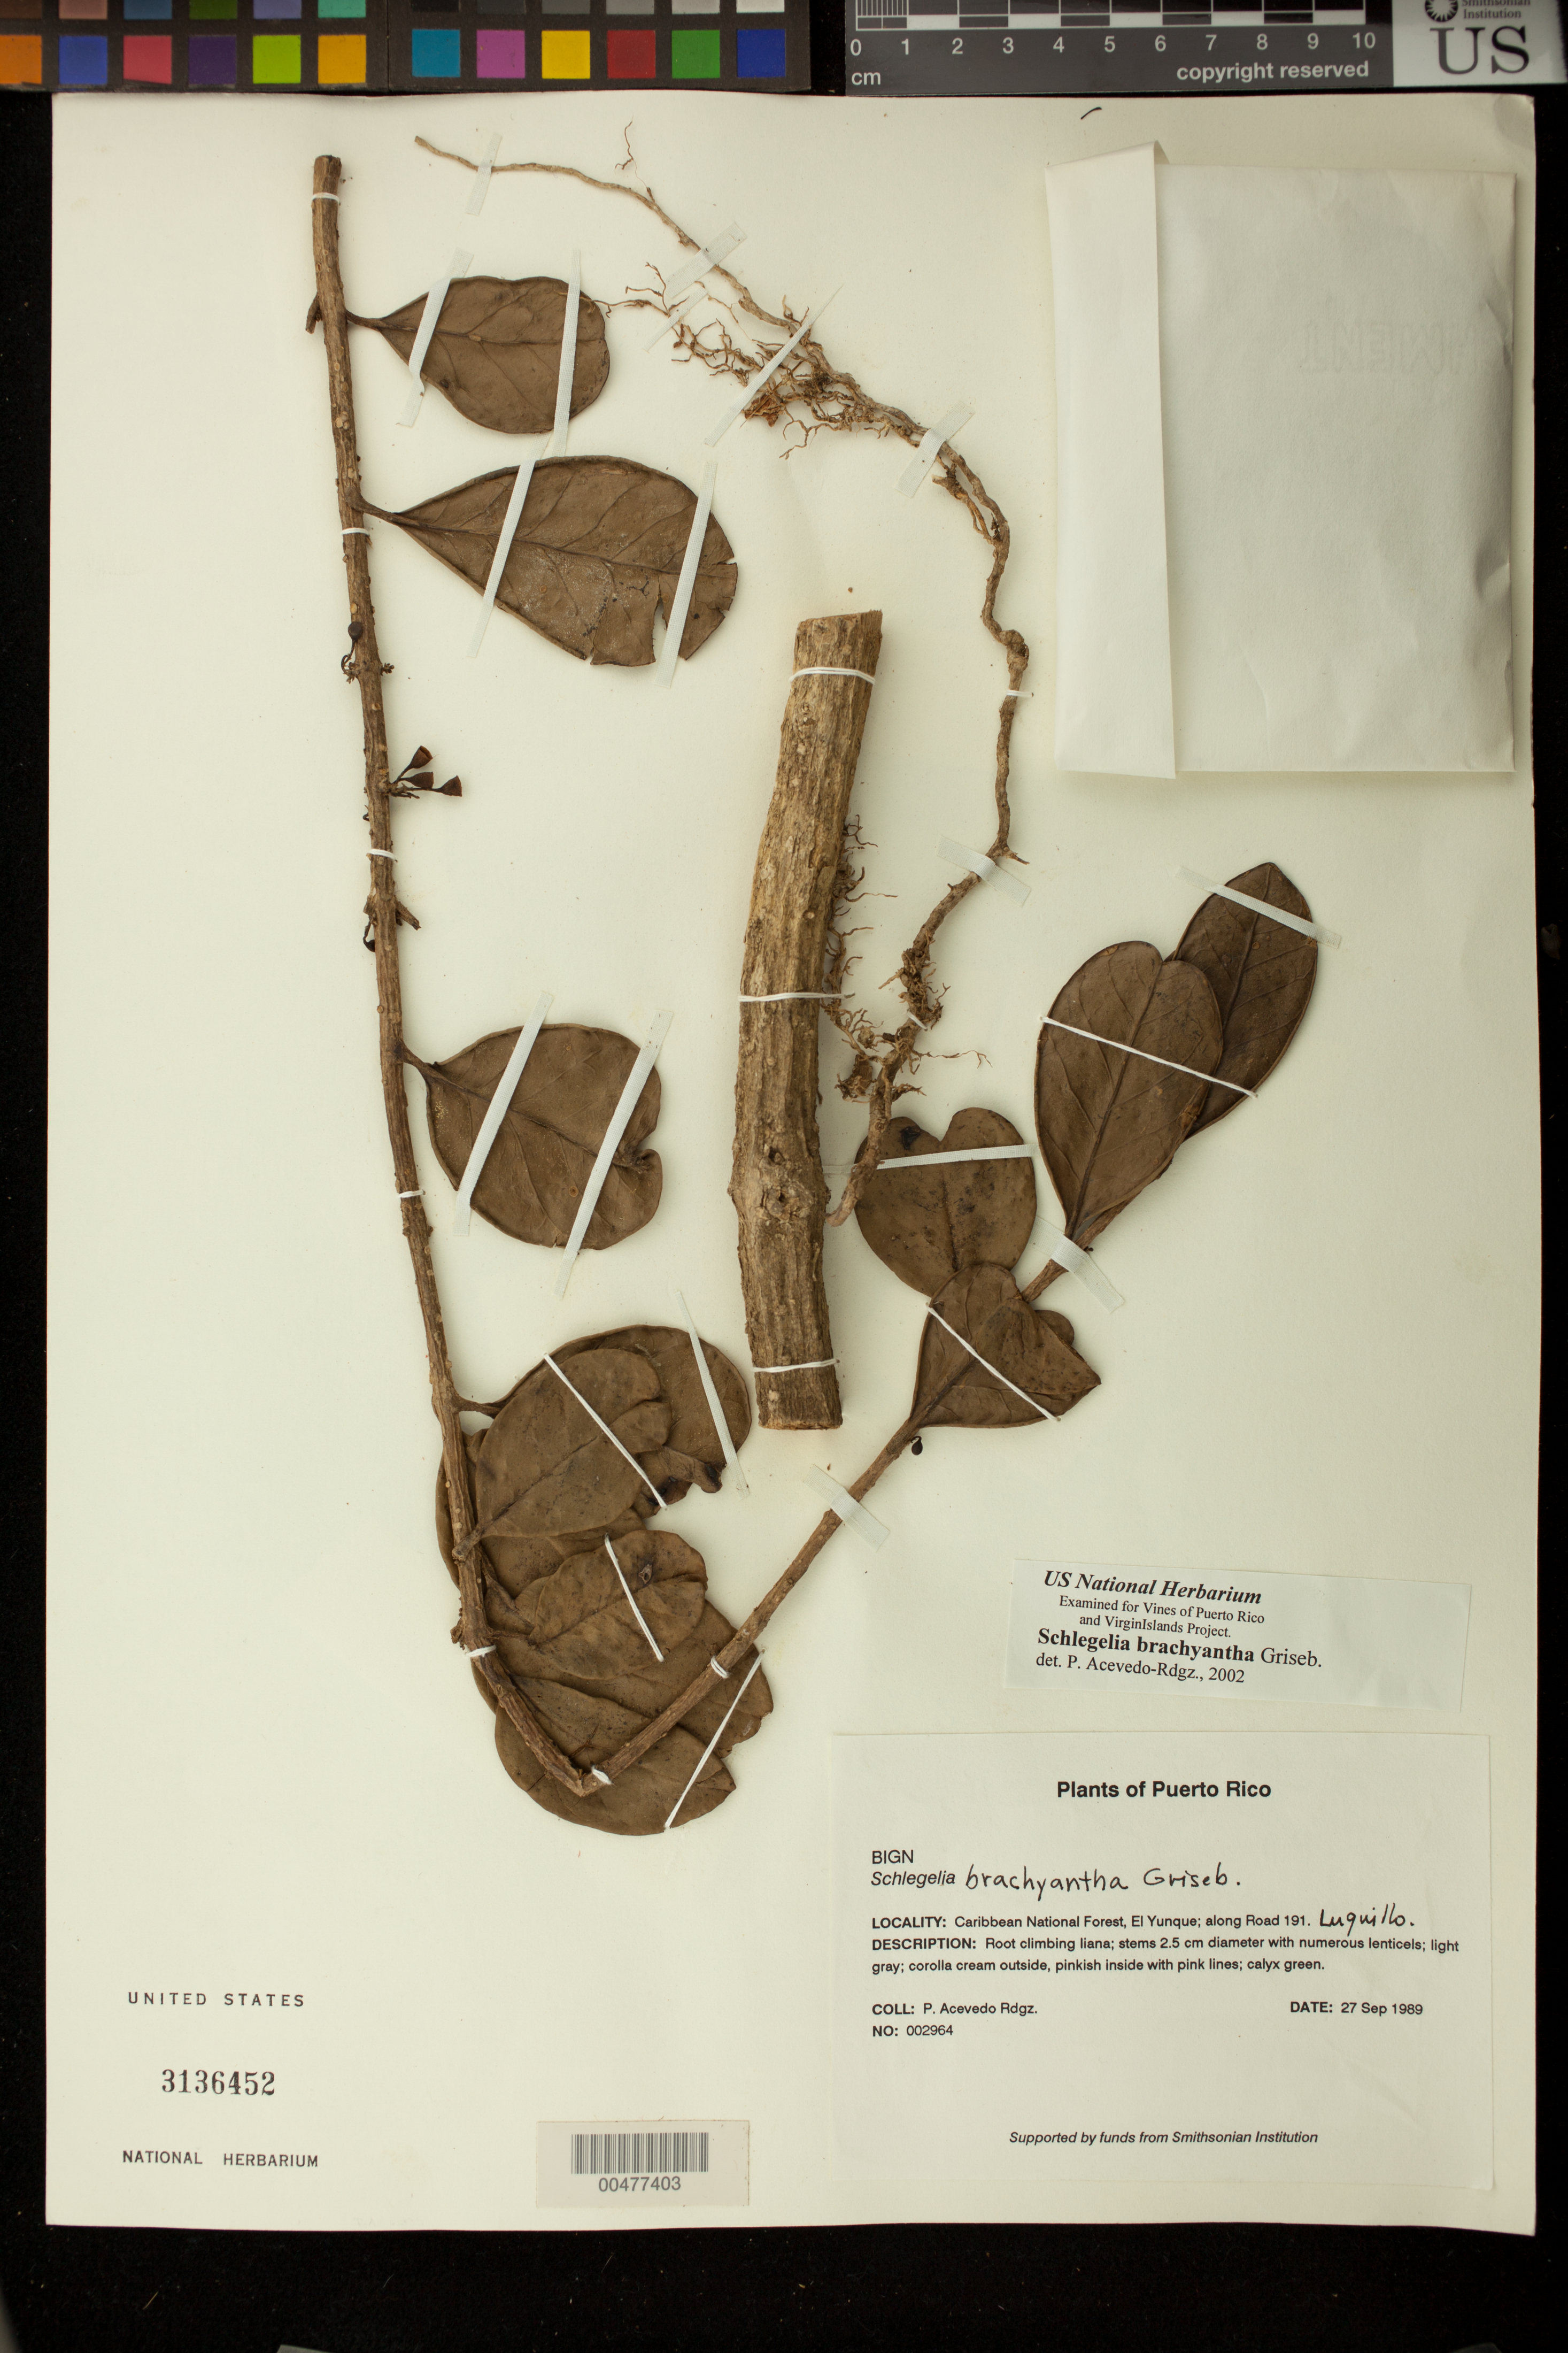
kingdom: Plantae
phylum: Tracheophyta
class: Magnoliopsida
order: Lamiales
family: Schlegeliaceae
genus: Schlegelia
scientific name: Schlegelia brachyantha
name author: Griseb.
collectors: P. Acevedo-Rodr.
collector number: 2964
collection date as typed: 27 Sep 1989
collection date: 1989-09-27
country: Puerto Rico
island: Puerto Rico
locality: Caribbean National Forest, El Yunque; along Road 191, Luquillo.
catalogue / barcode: US 3136452